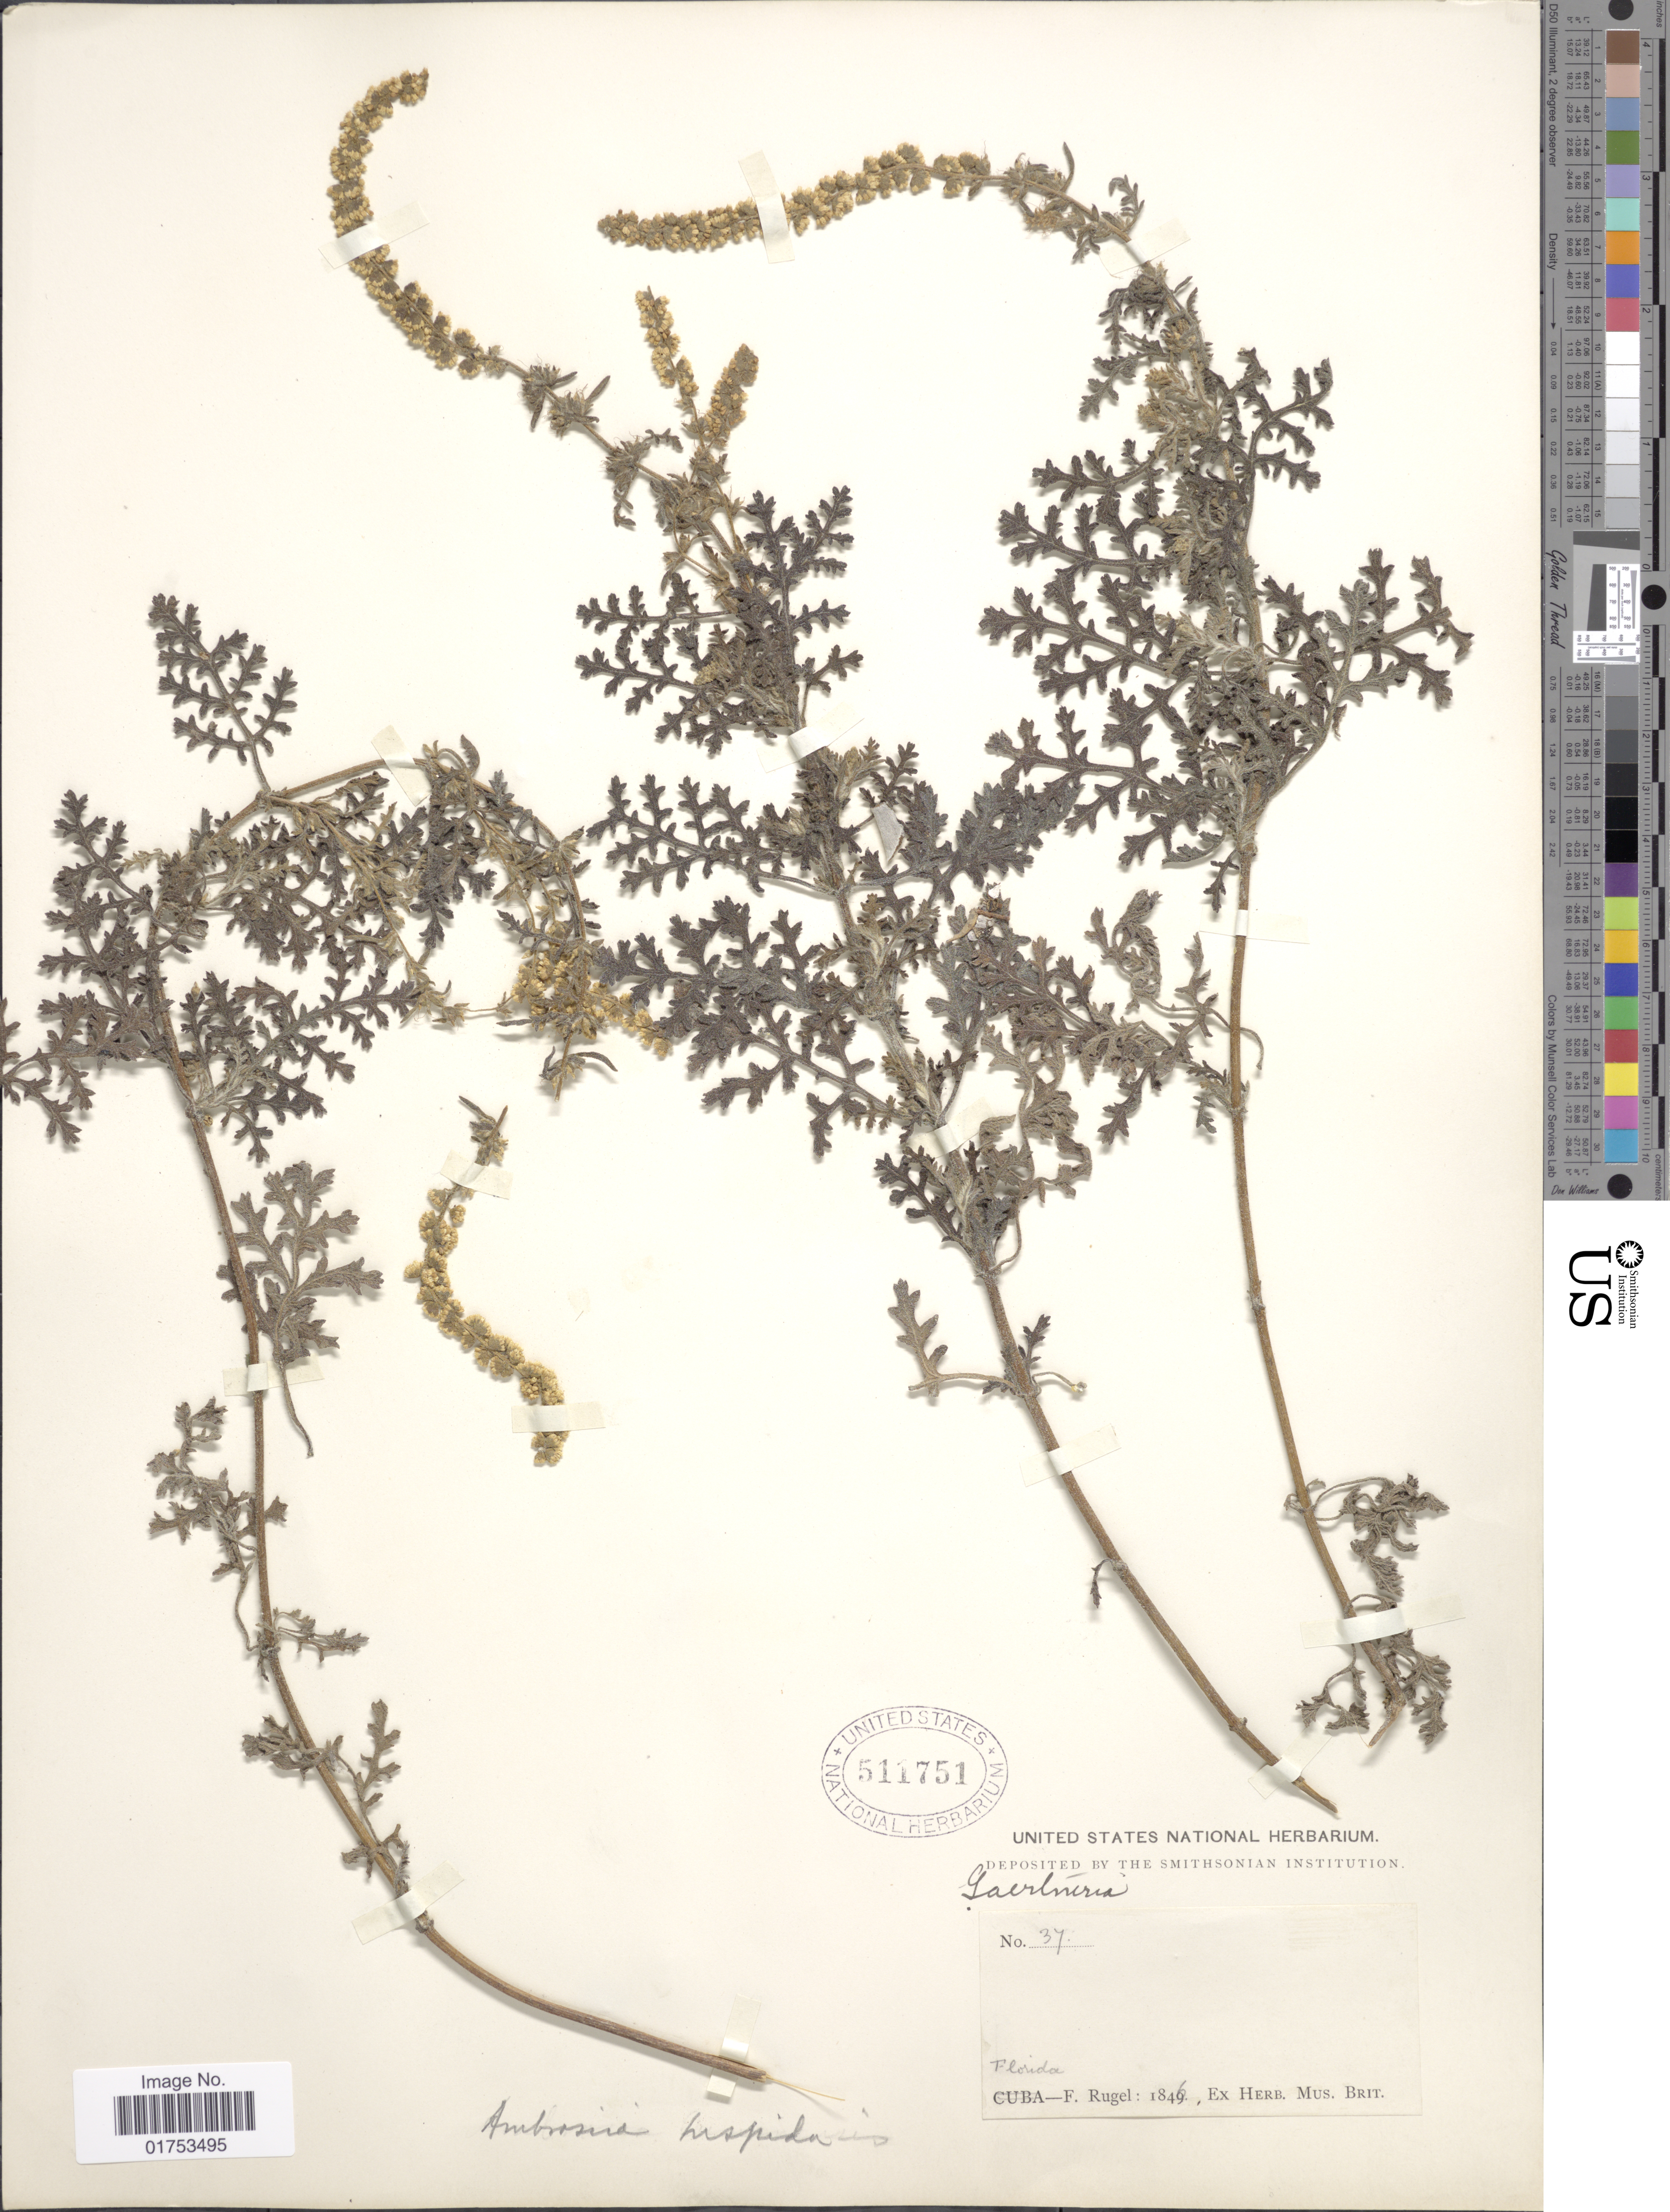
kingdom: Plantae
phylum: Tracheophyta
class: Magnoliopsida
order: Asterales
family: Asteraceae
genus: Ambrosia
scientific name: Ambrosia hispida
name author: Pursh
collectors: F. Rugel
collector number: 37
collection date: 1846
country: United States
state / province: Florida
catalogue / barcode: US 511751